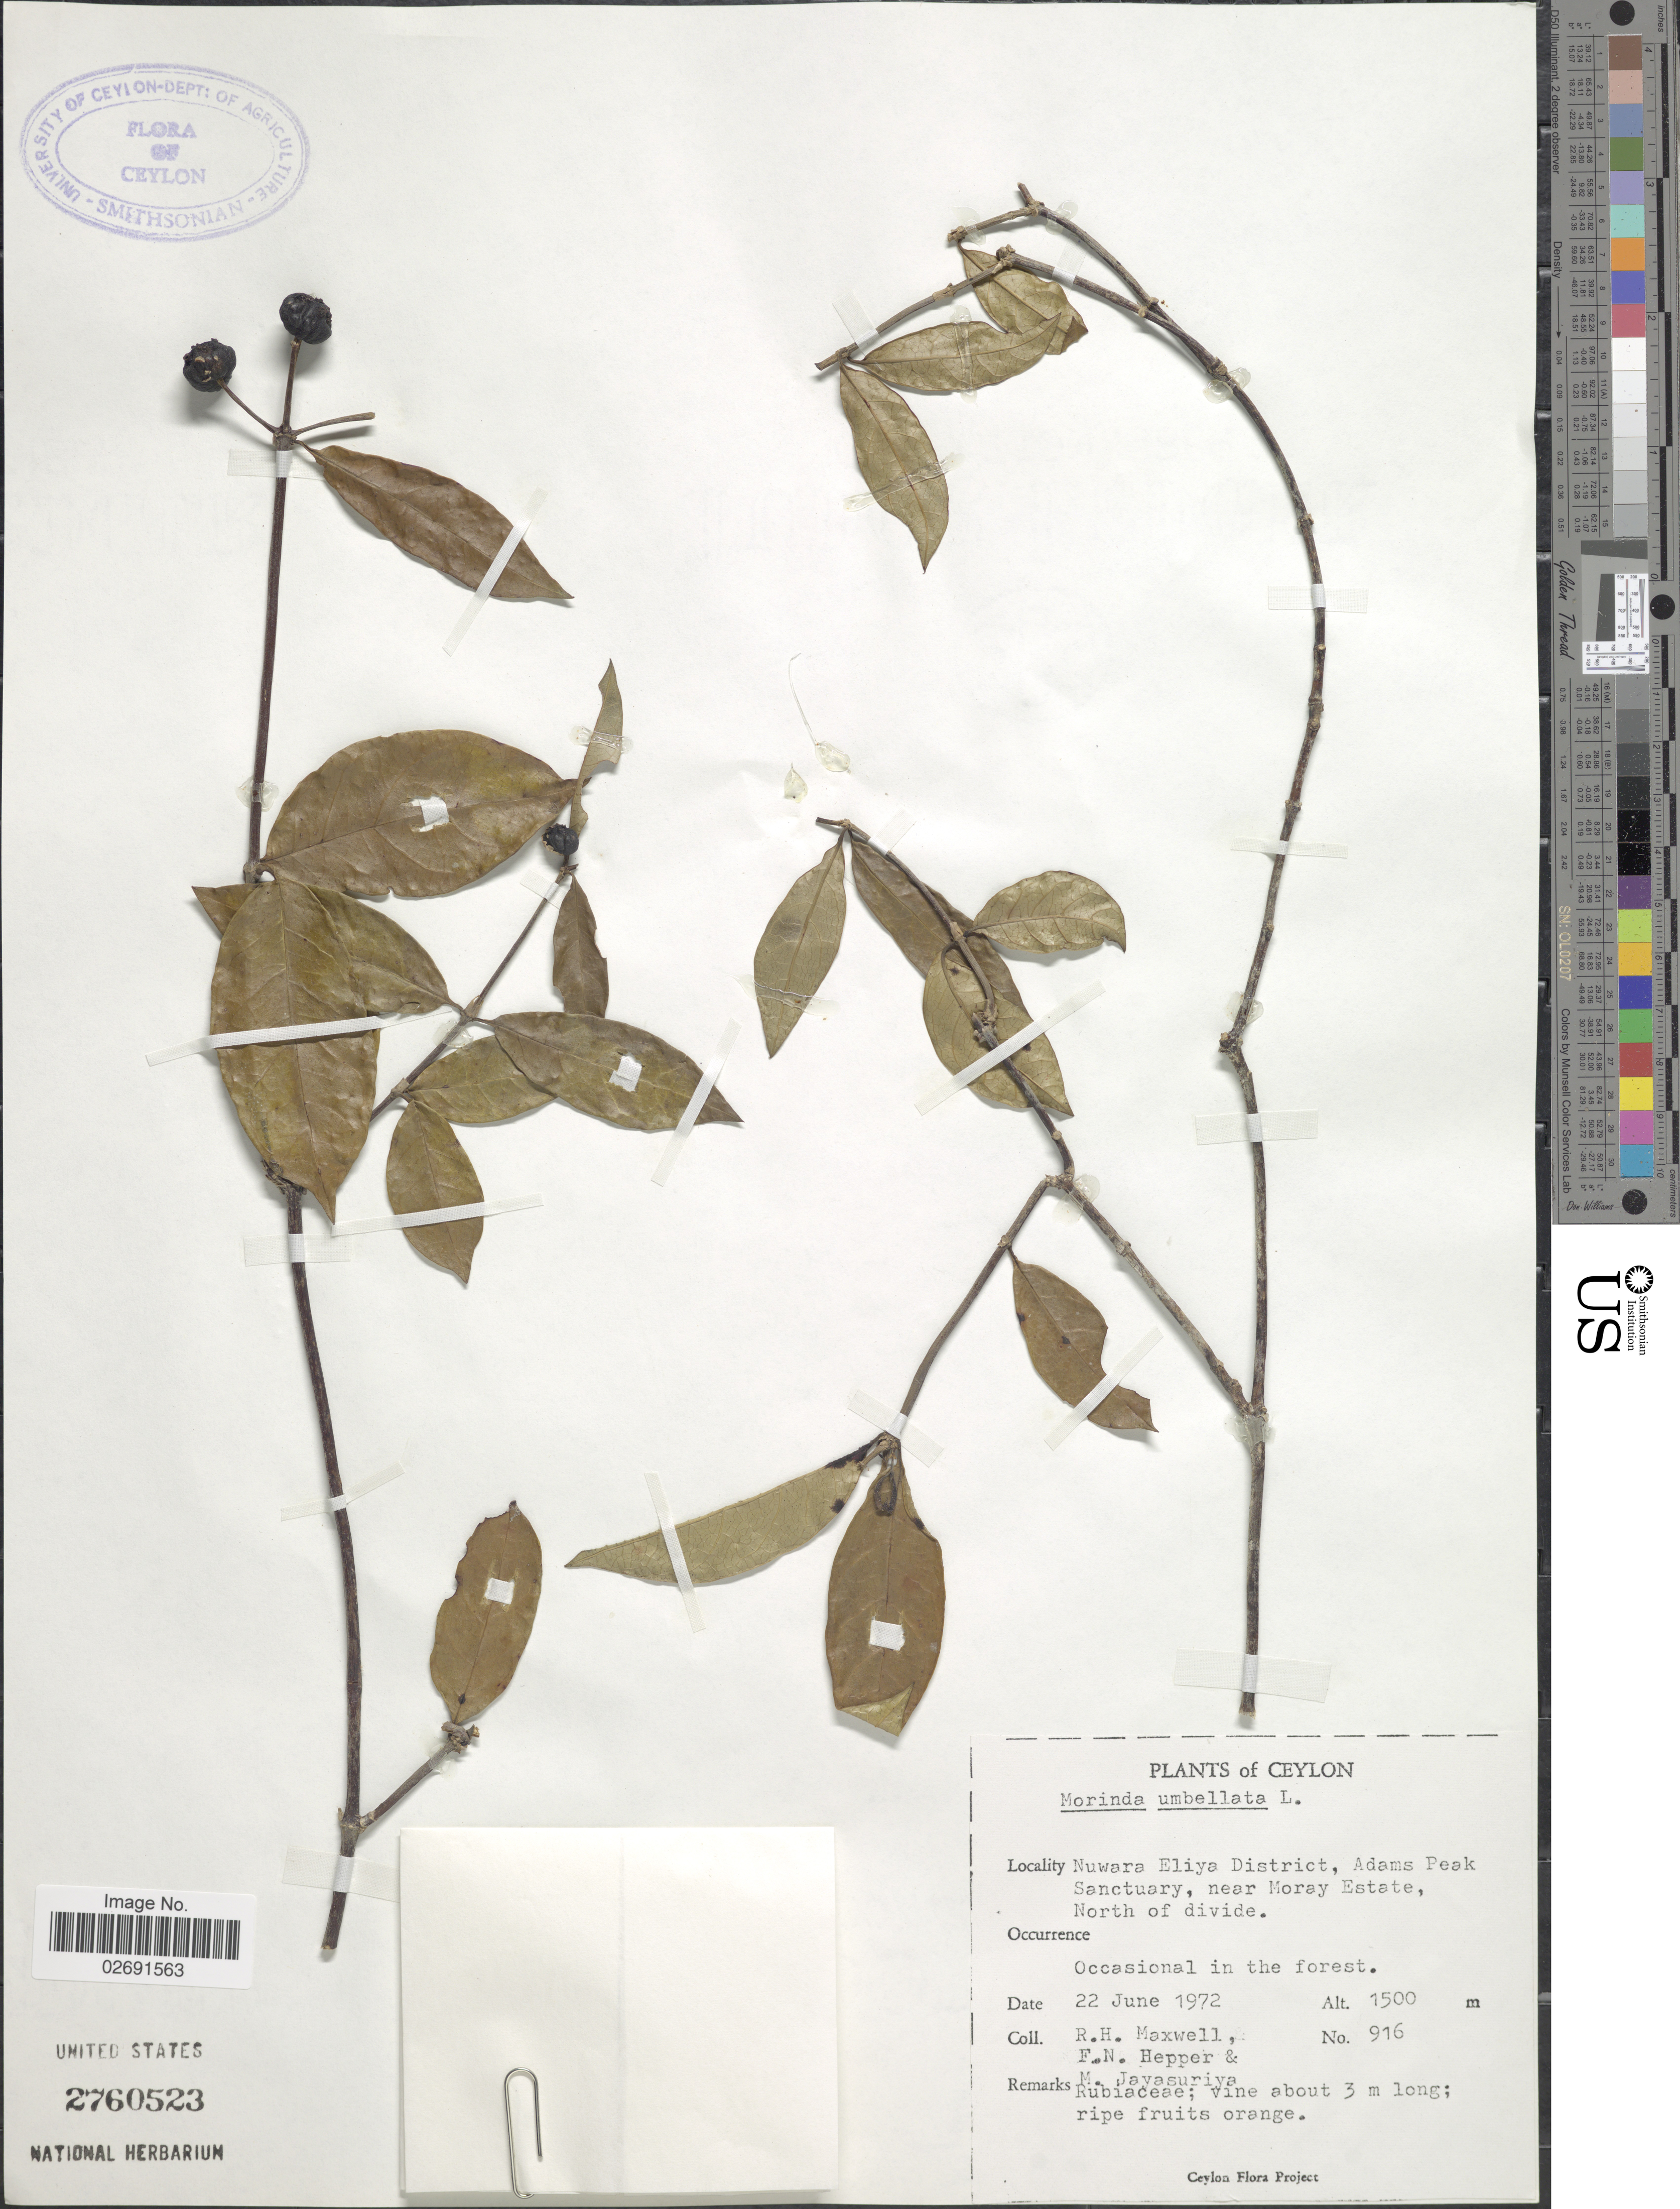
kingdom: Plantae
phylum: Tracheophyta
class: Magnoliopsida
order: Gentianales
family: Rubiaceae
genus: Gynochthodes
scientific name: Gynochthodes umbellata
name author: (L.) Razafim. & B. Bremer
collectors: R. Maxwell, F. Hepper & M. Jayasuriya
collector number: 916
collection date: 1972-06-22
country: Sri Lanka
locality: Ceylon, Nuwara Eliya District, Adams Peak Sanctuary, near Moray Estate, North of divide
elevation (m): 1500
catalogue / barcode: US 2760523